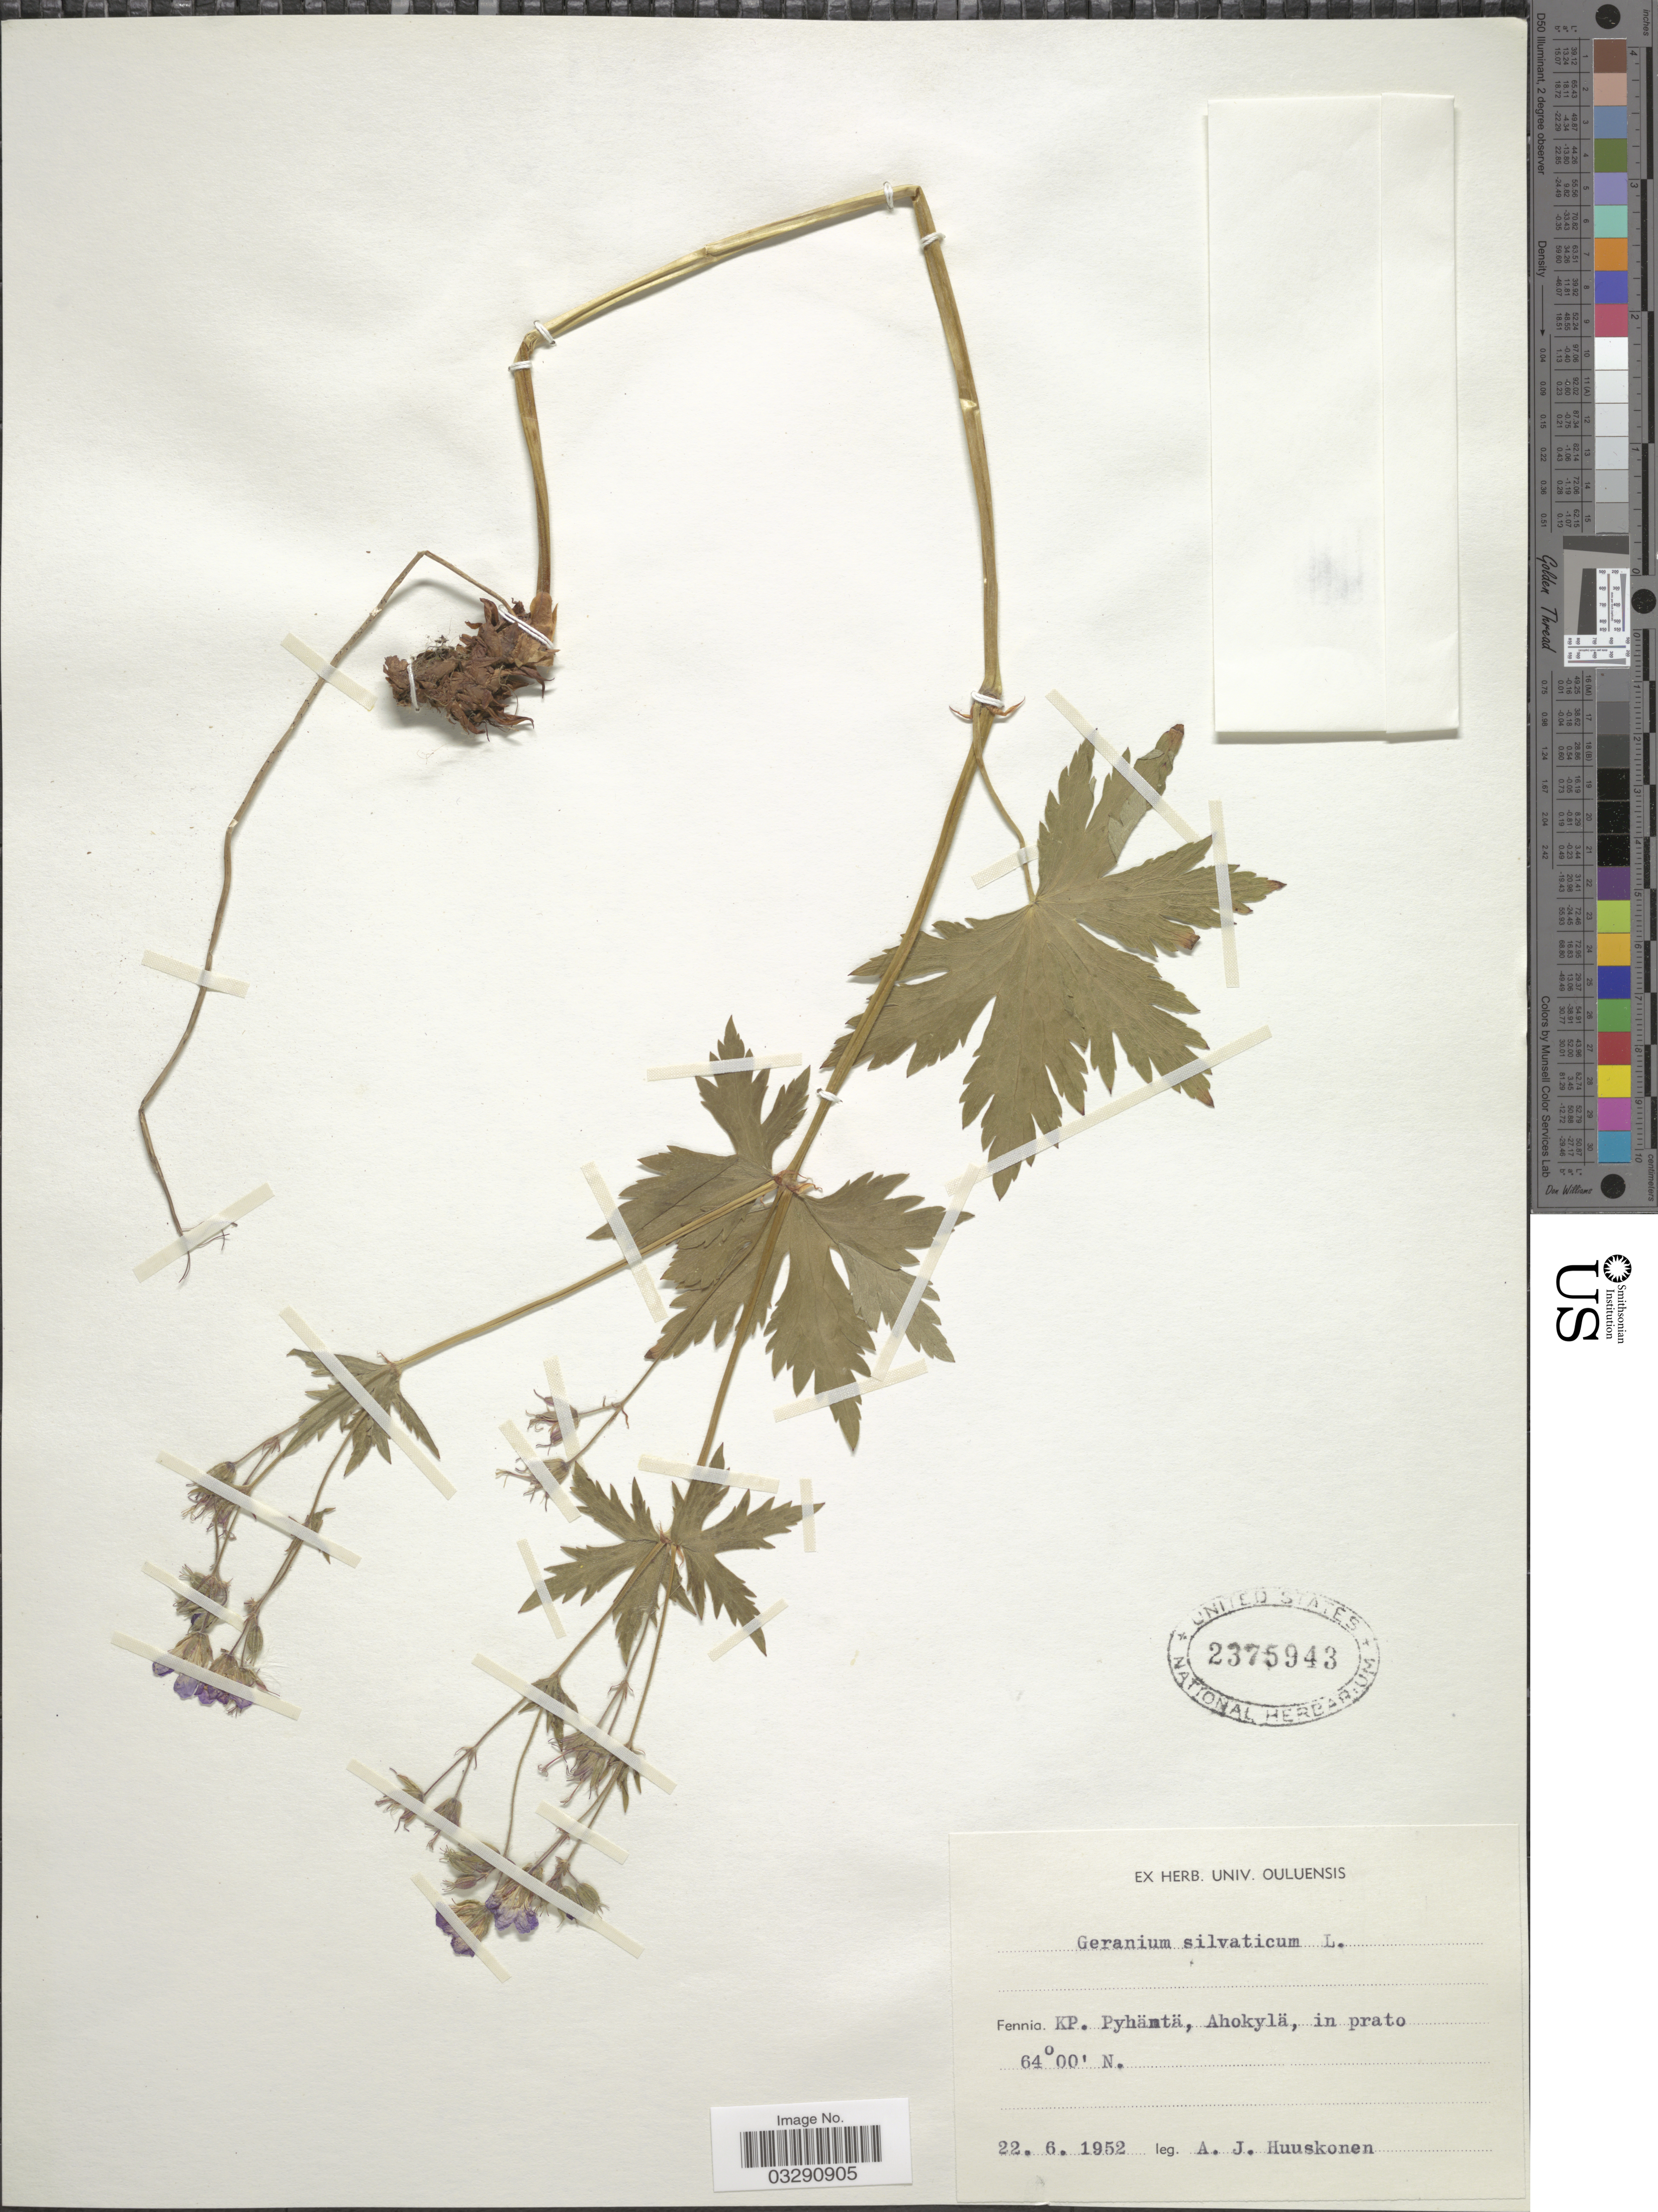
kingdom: Plantae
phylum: Tracheophyta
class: Magnoliopsida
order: Geraniales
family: Geraniaceae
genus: Geranium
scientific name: Geranium silvaticum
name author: L.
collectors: A. Huuskonen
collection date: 1952-06-22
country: Finland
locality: KP. Pyhäntä, Ahokylä.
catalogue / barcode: US 2375943